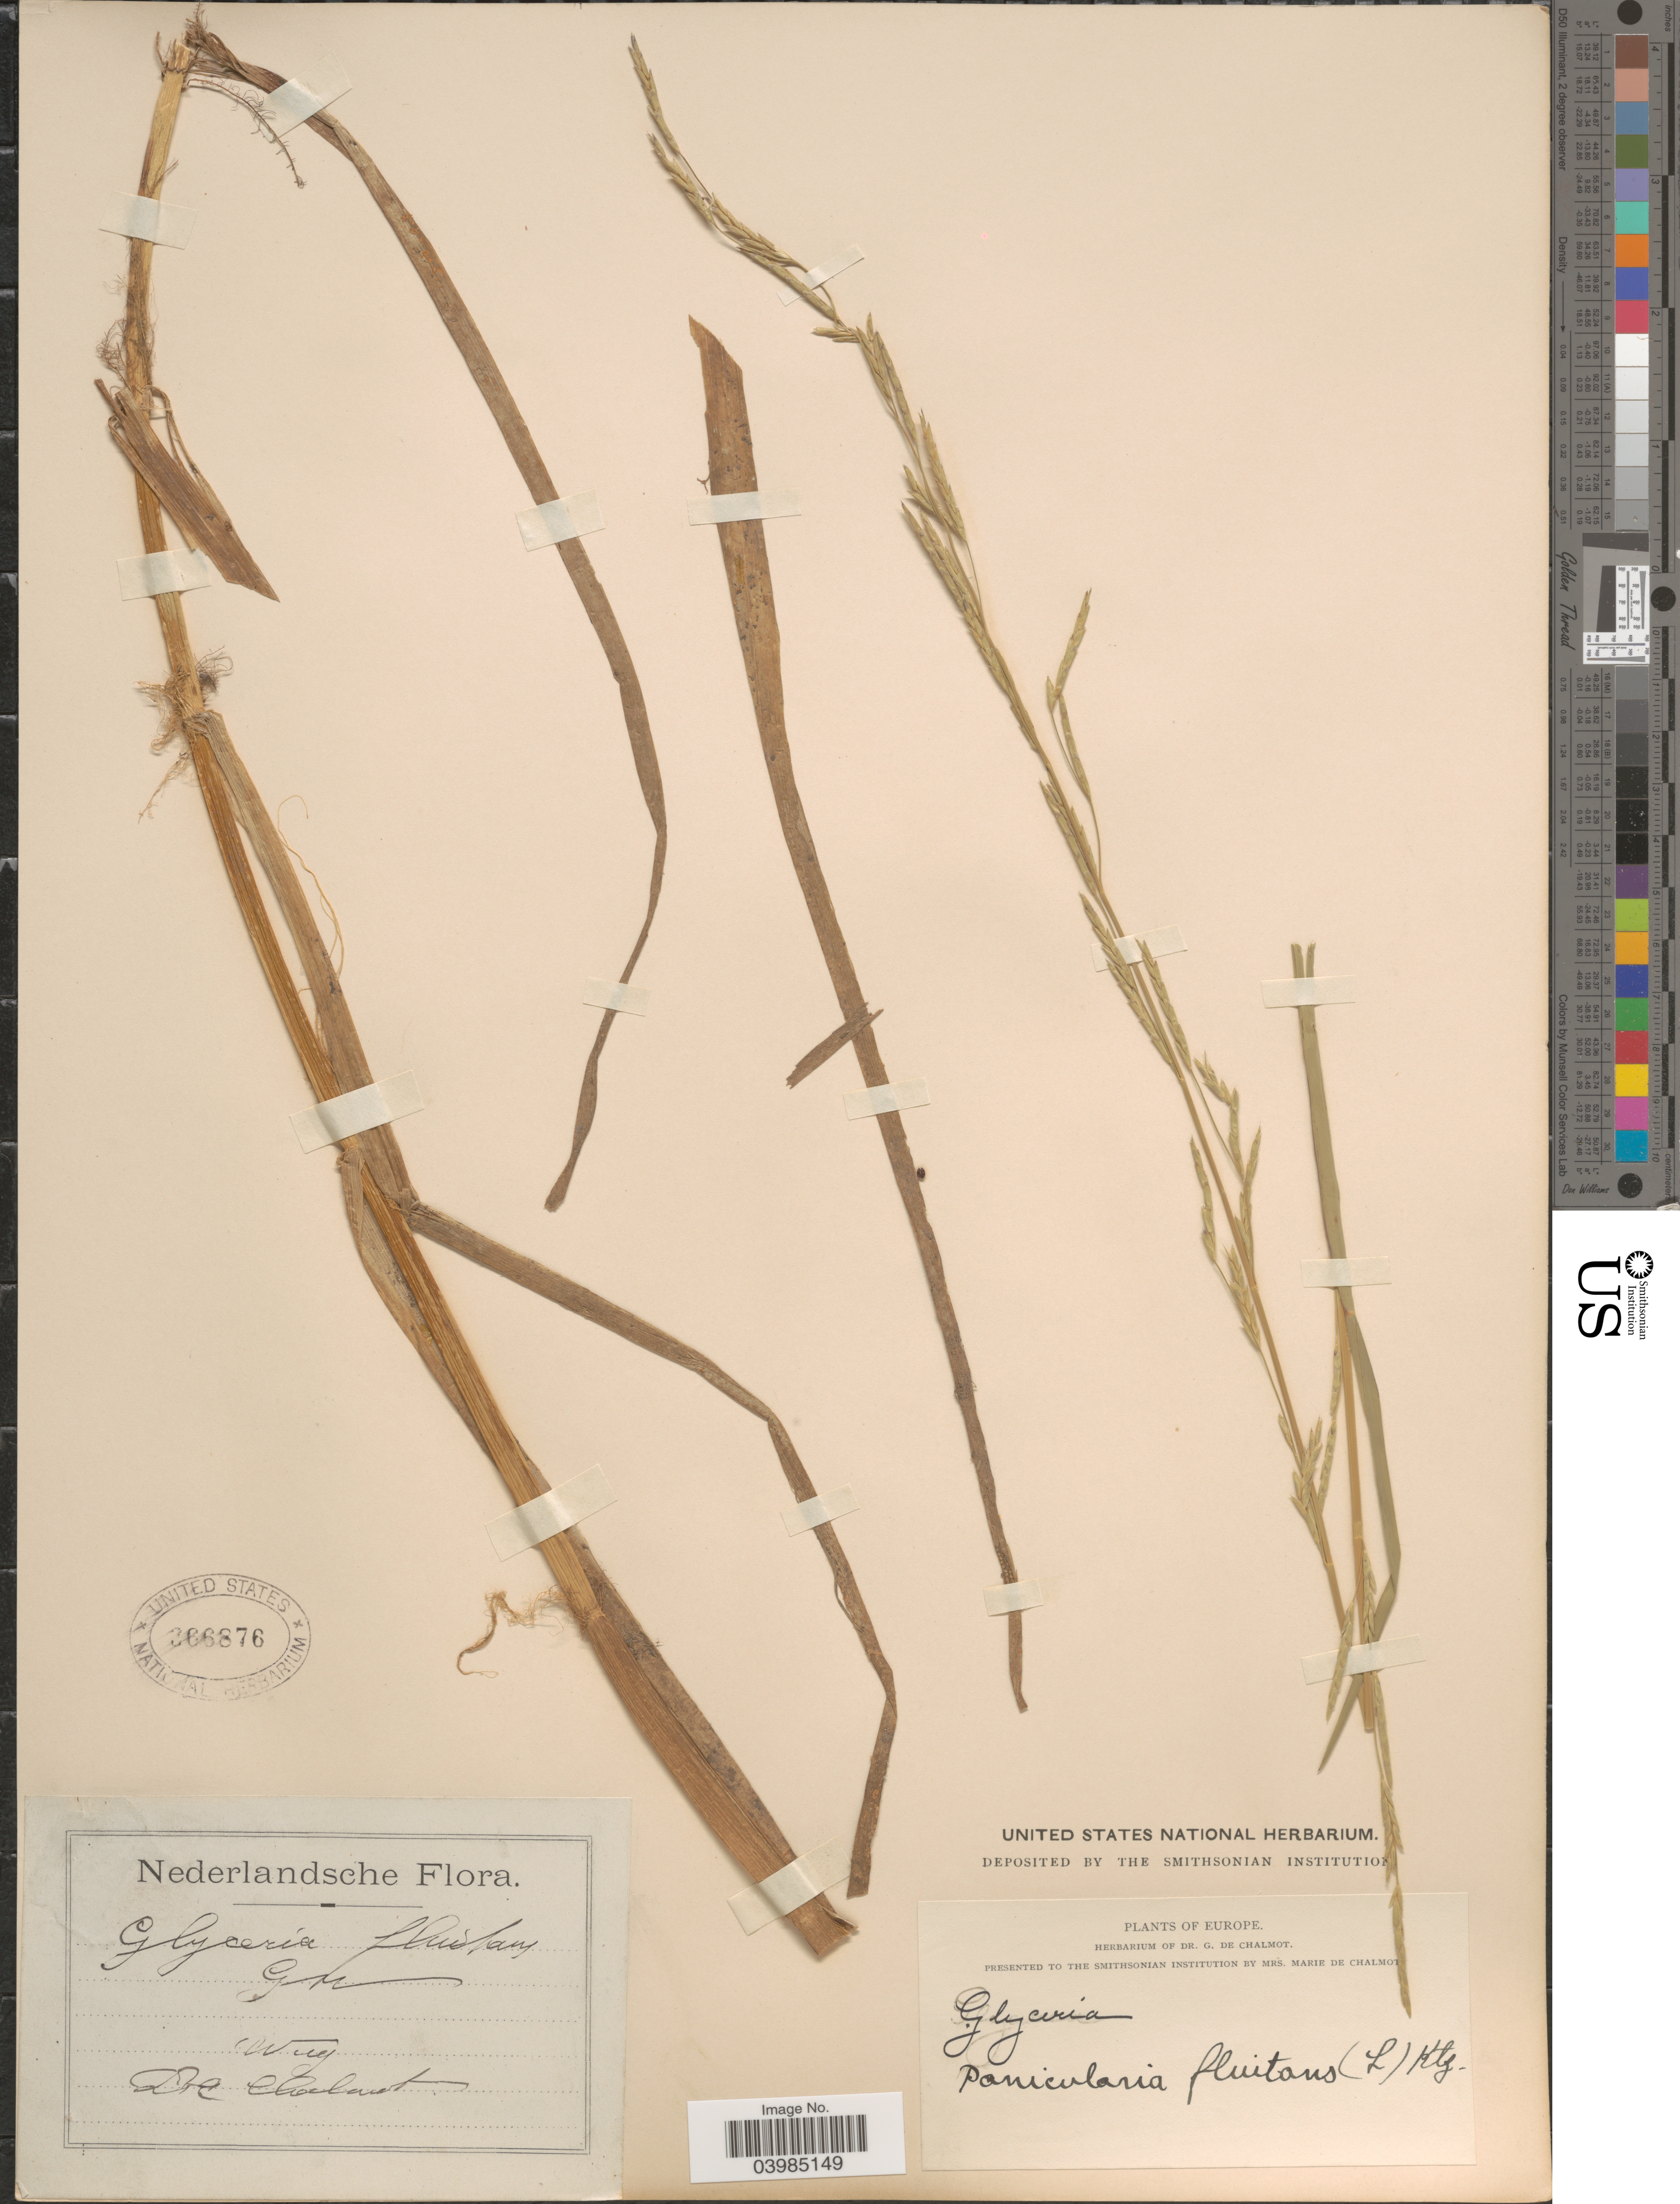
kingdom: Plantae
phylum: Tracheophyta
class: Liliopsida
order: Poales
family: Poaceae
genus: Glyceria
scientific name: Glyceria fluitans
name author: (L.) R. Br.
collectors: G. de Chalmot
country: Netherlands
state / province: Gelderland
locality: Nederlandsche. Wag.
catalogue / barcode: US 366876